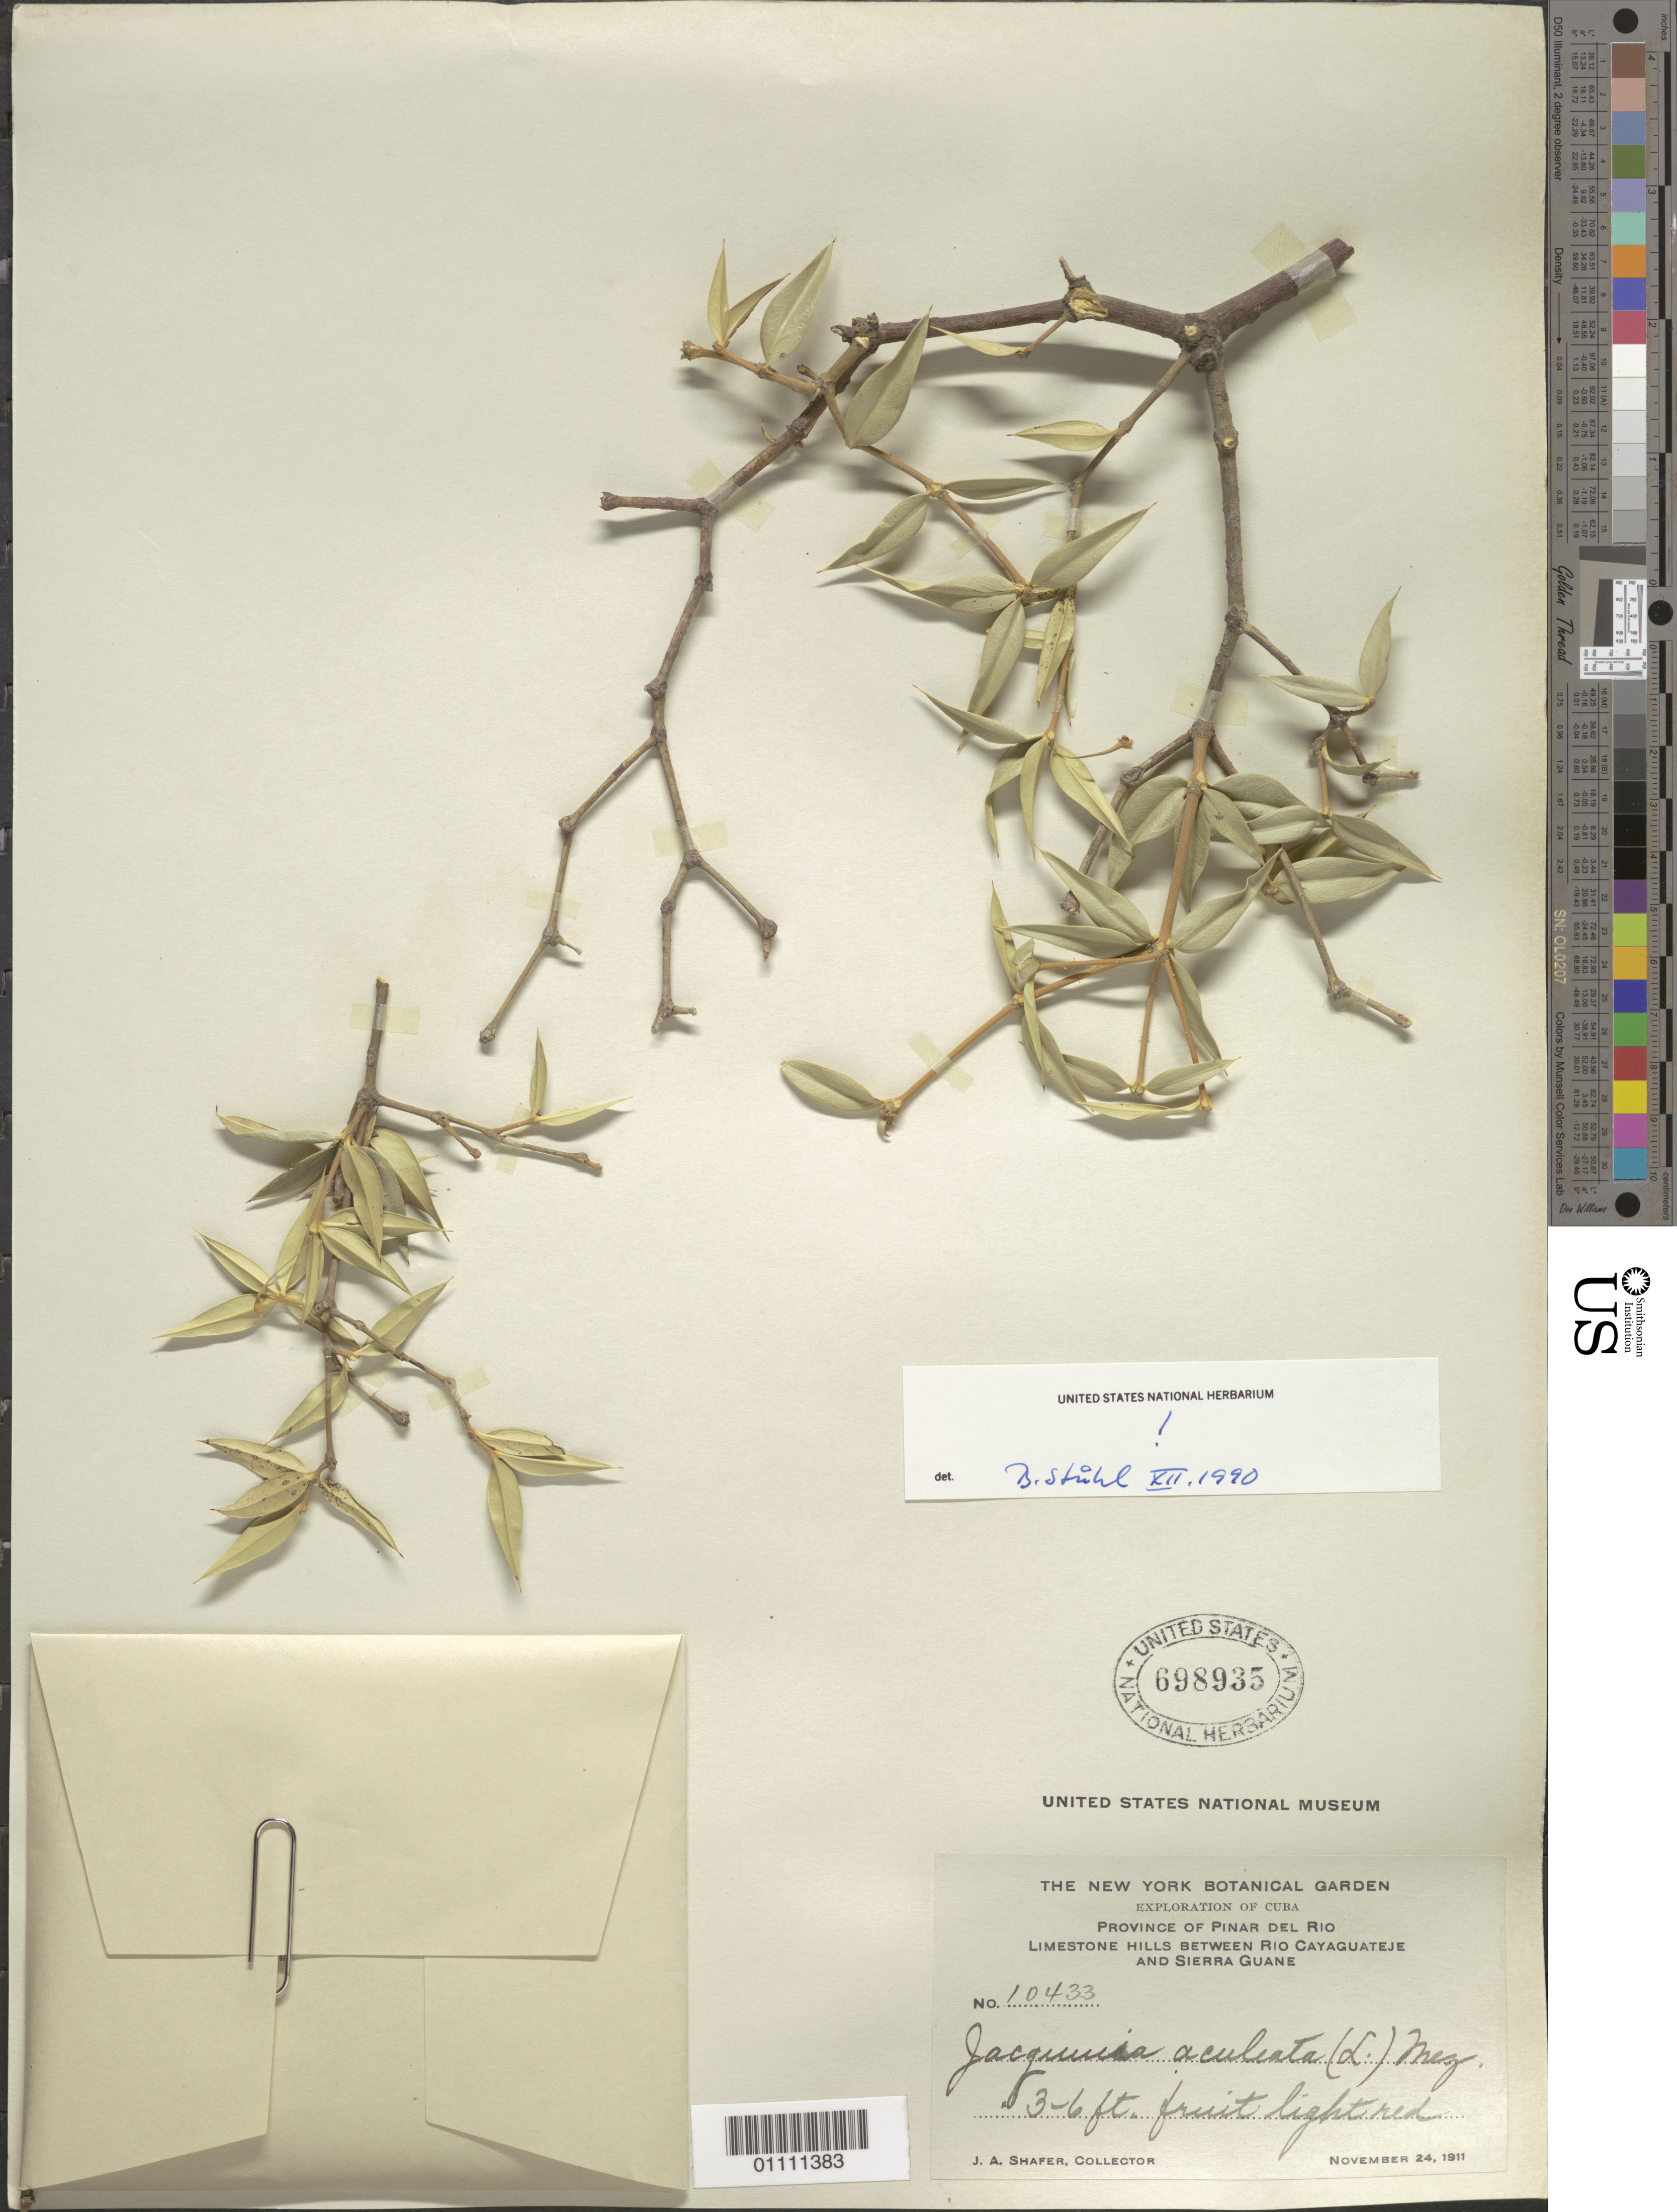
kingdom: Plantae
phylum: Tracheophyta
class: Magnoliopsida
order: Ericales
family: Primulaceae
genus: Jacquinia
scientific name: Jacquinia aculeata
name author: (L.) Mez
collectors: J. A. Shafer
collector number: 10433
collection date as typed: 24 Nov 1911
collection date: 1911-11-24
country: Cuba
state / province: Pinar del Rio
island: Cuba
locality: Limestone hills between Rio Cayaguateje and Sierra Guane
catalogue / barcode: US 698935